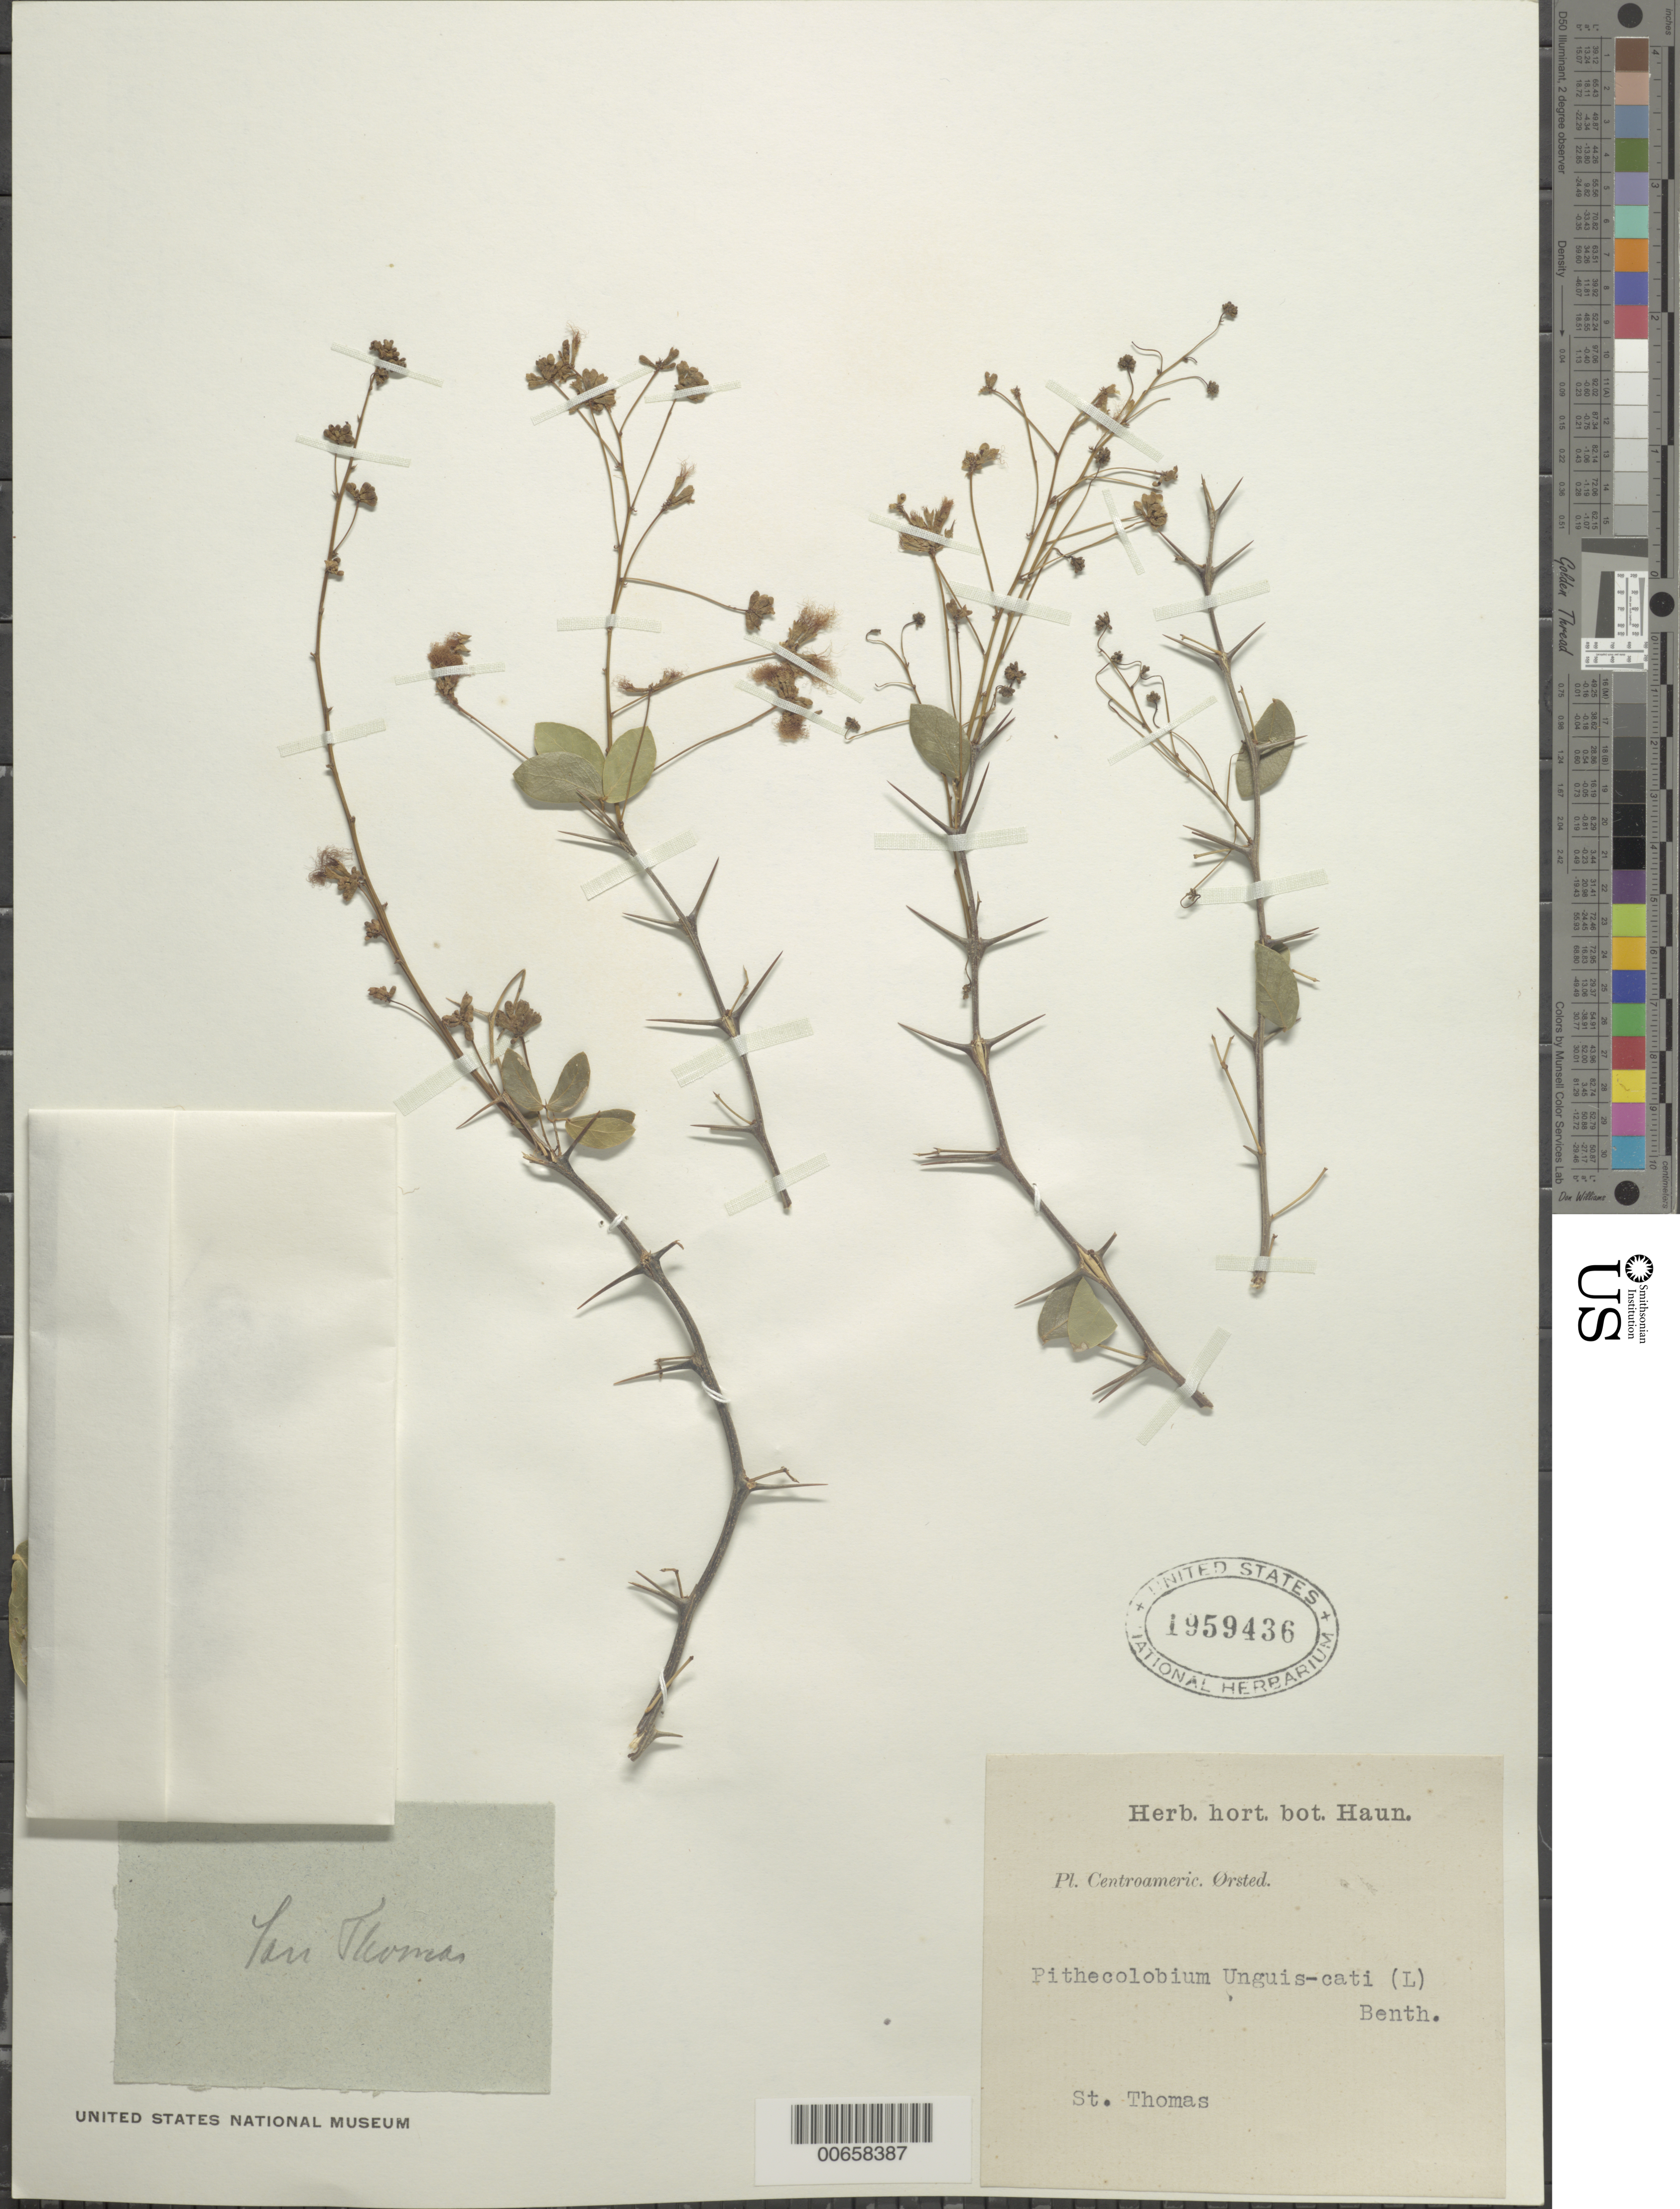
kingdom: Plantae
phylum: Tracheophyta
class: Magnoliopsida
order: Fabales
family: Fabaceae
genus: Pithecellobium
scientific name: Pithecellobium unguis-cati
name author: (L.) Benth.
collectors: A. S. Oersted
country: U.S. Virgin Islands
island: St. Thomas Island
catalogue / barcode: US 1959436